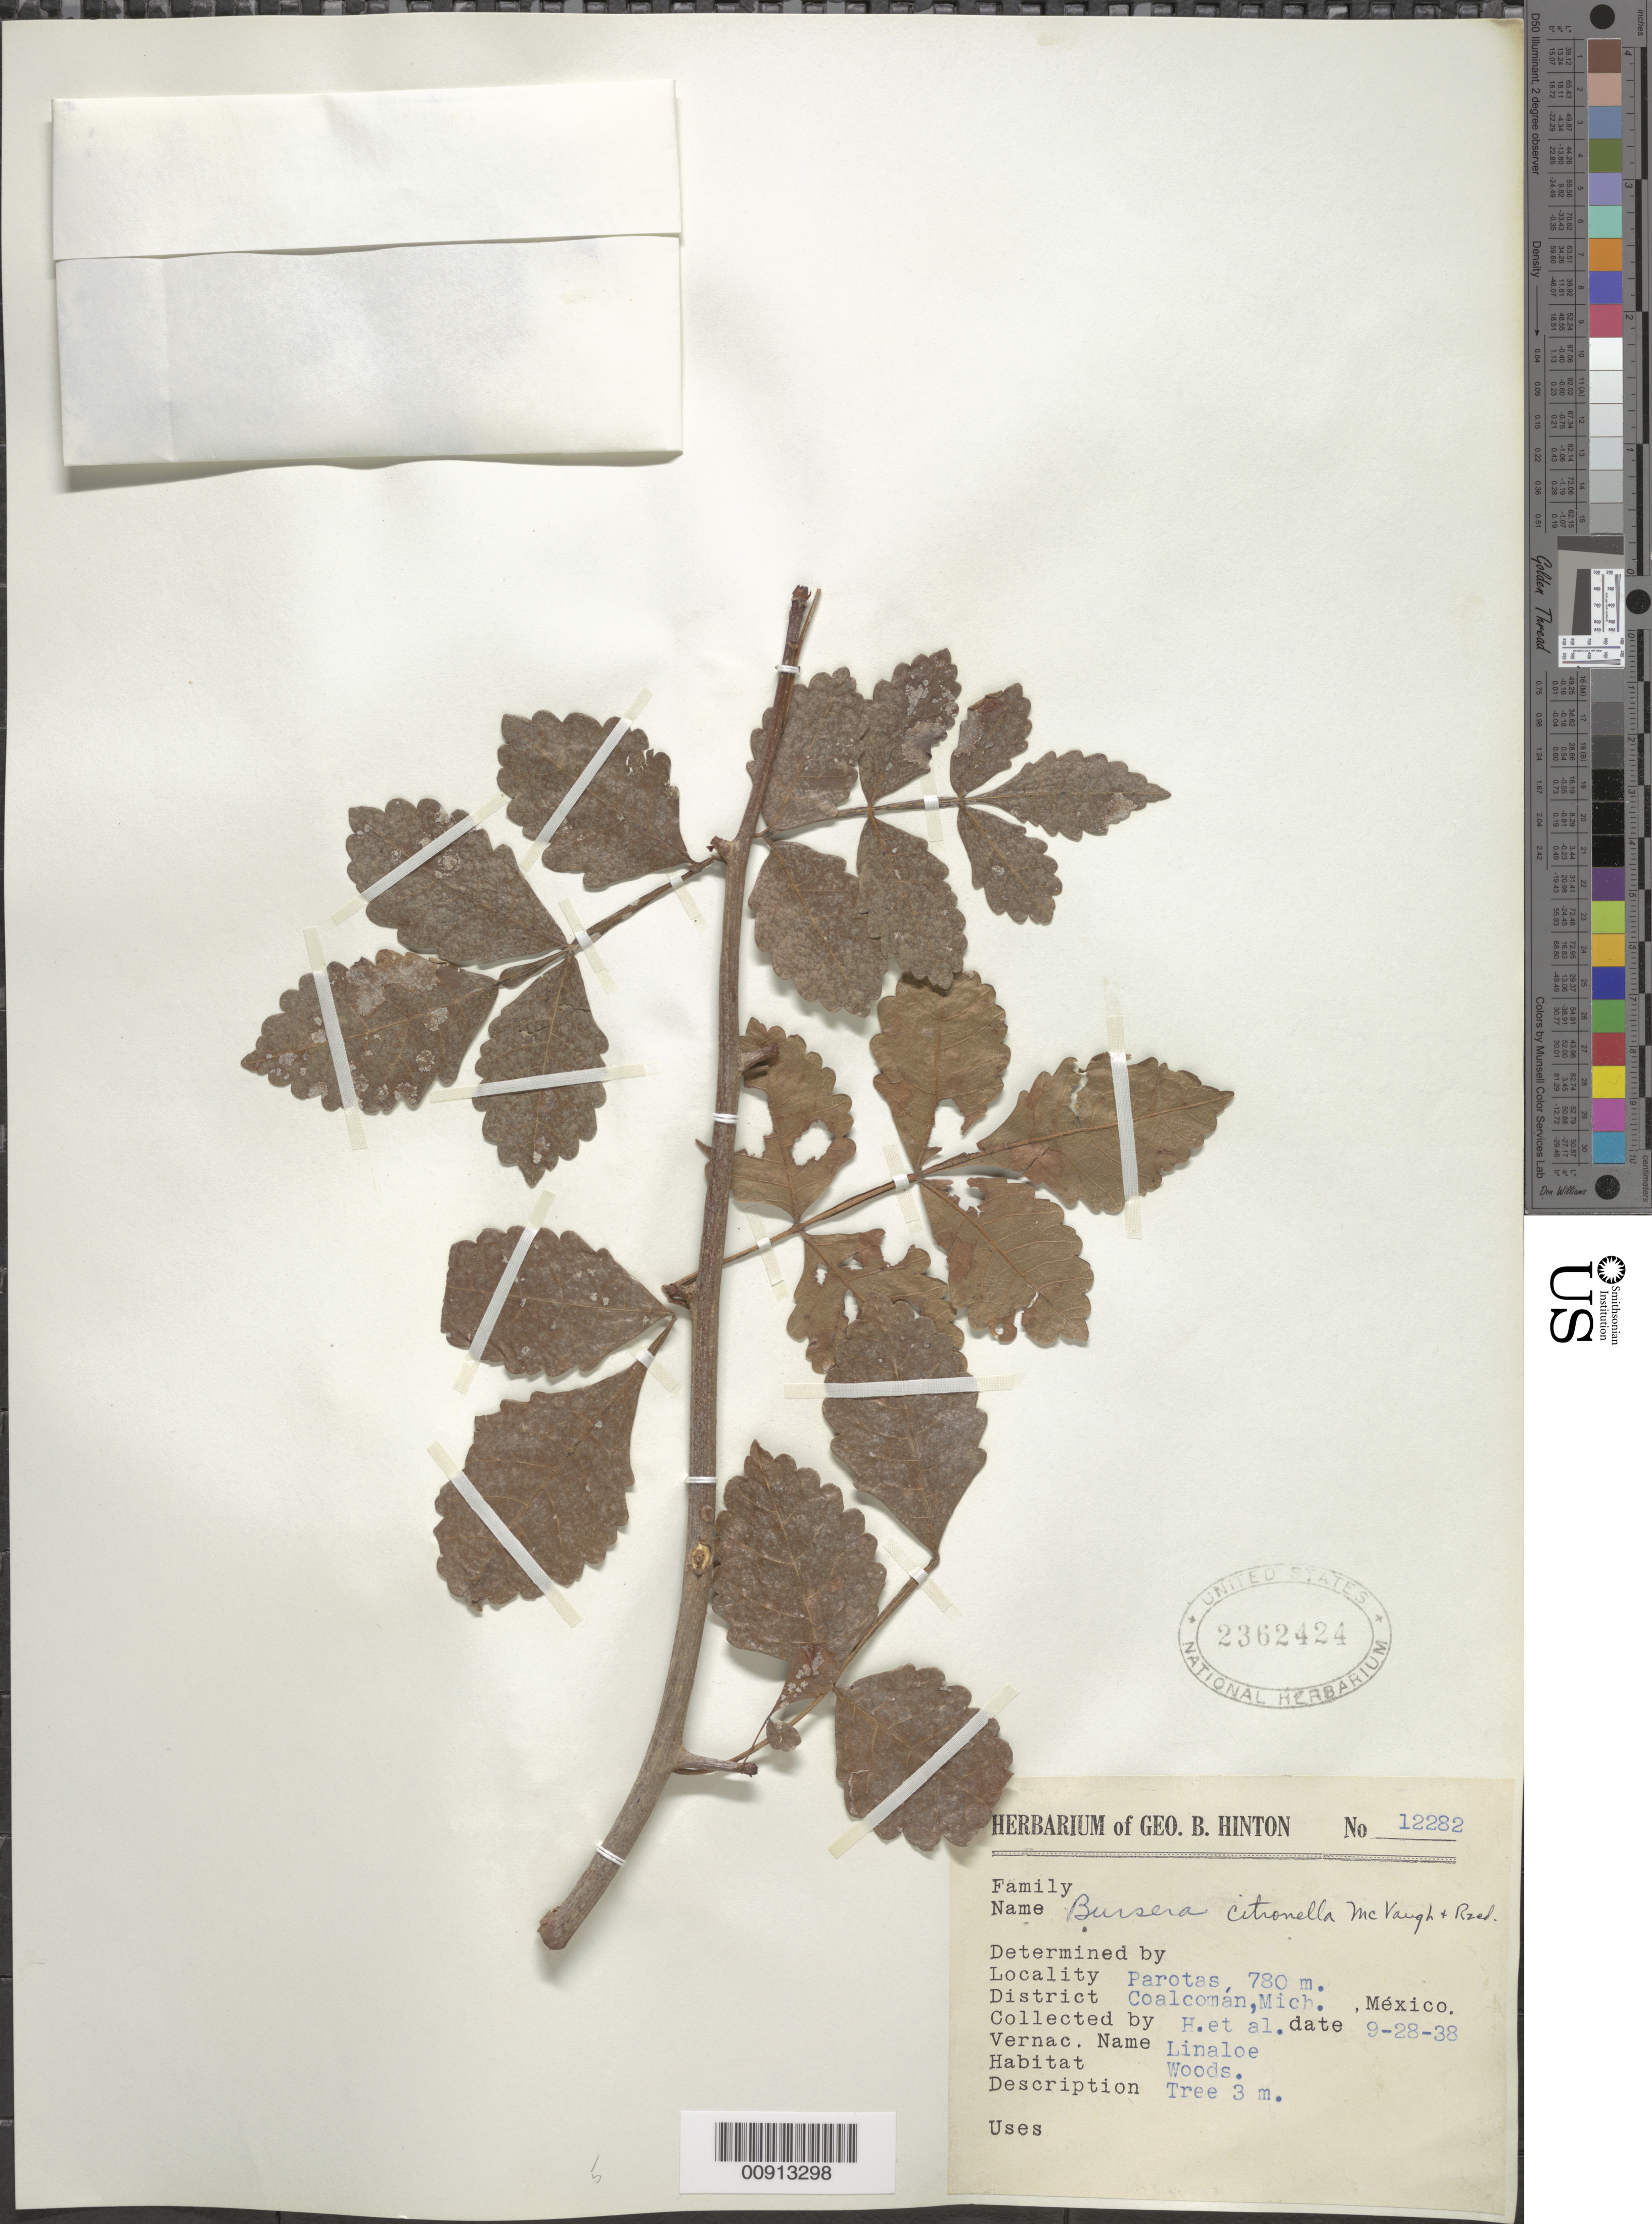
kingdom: Plantae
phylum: Tracheophyta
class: Magnoliopsida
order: Sapindales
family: Burseraceae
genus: Bursera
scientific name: Bursera citronella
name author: McVaugh & Rzed.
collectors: G. B. Hinton & et al.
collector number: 12282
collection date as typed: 28 Sep 1938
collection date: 1938-09-28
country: Mexico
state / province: Michoacán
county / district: Coalcomán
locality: Parotas, District Coalcomán, Michoacán.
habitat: Woods.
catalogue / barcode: US 2362424